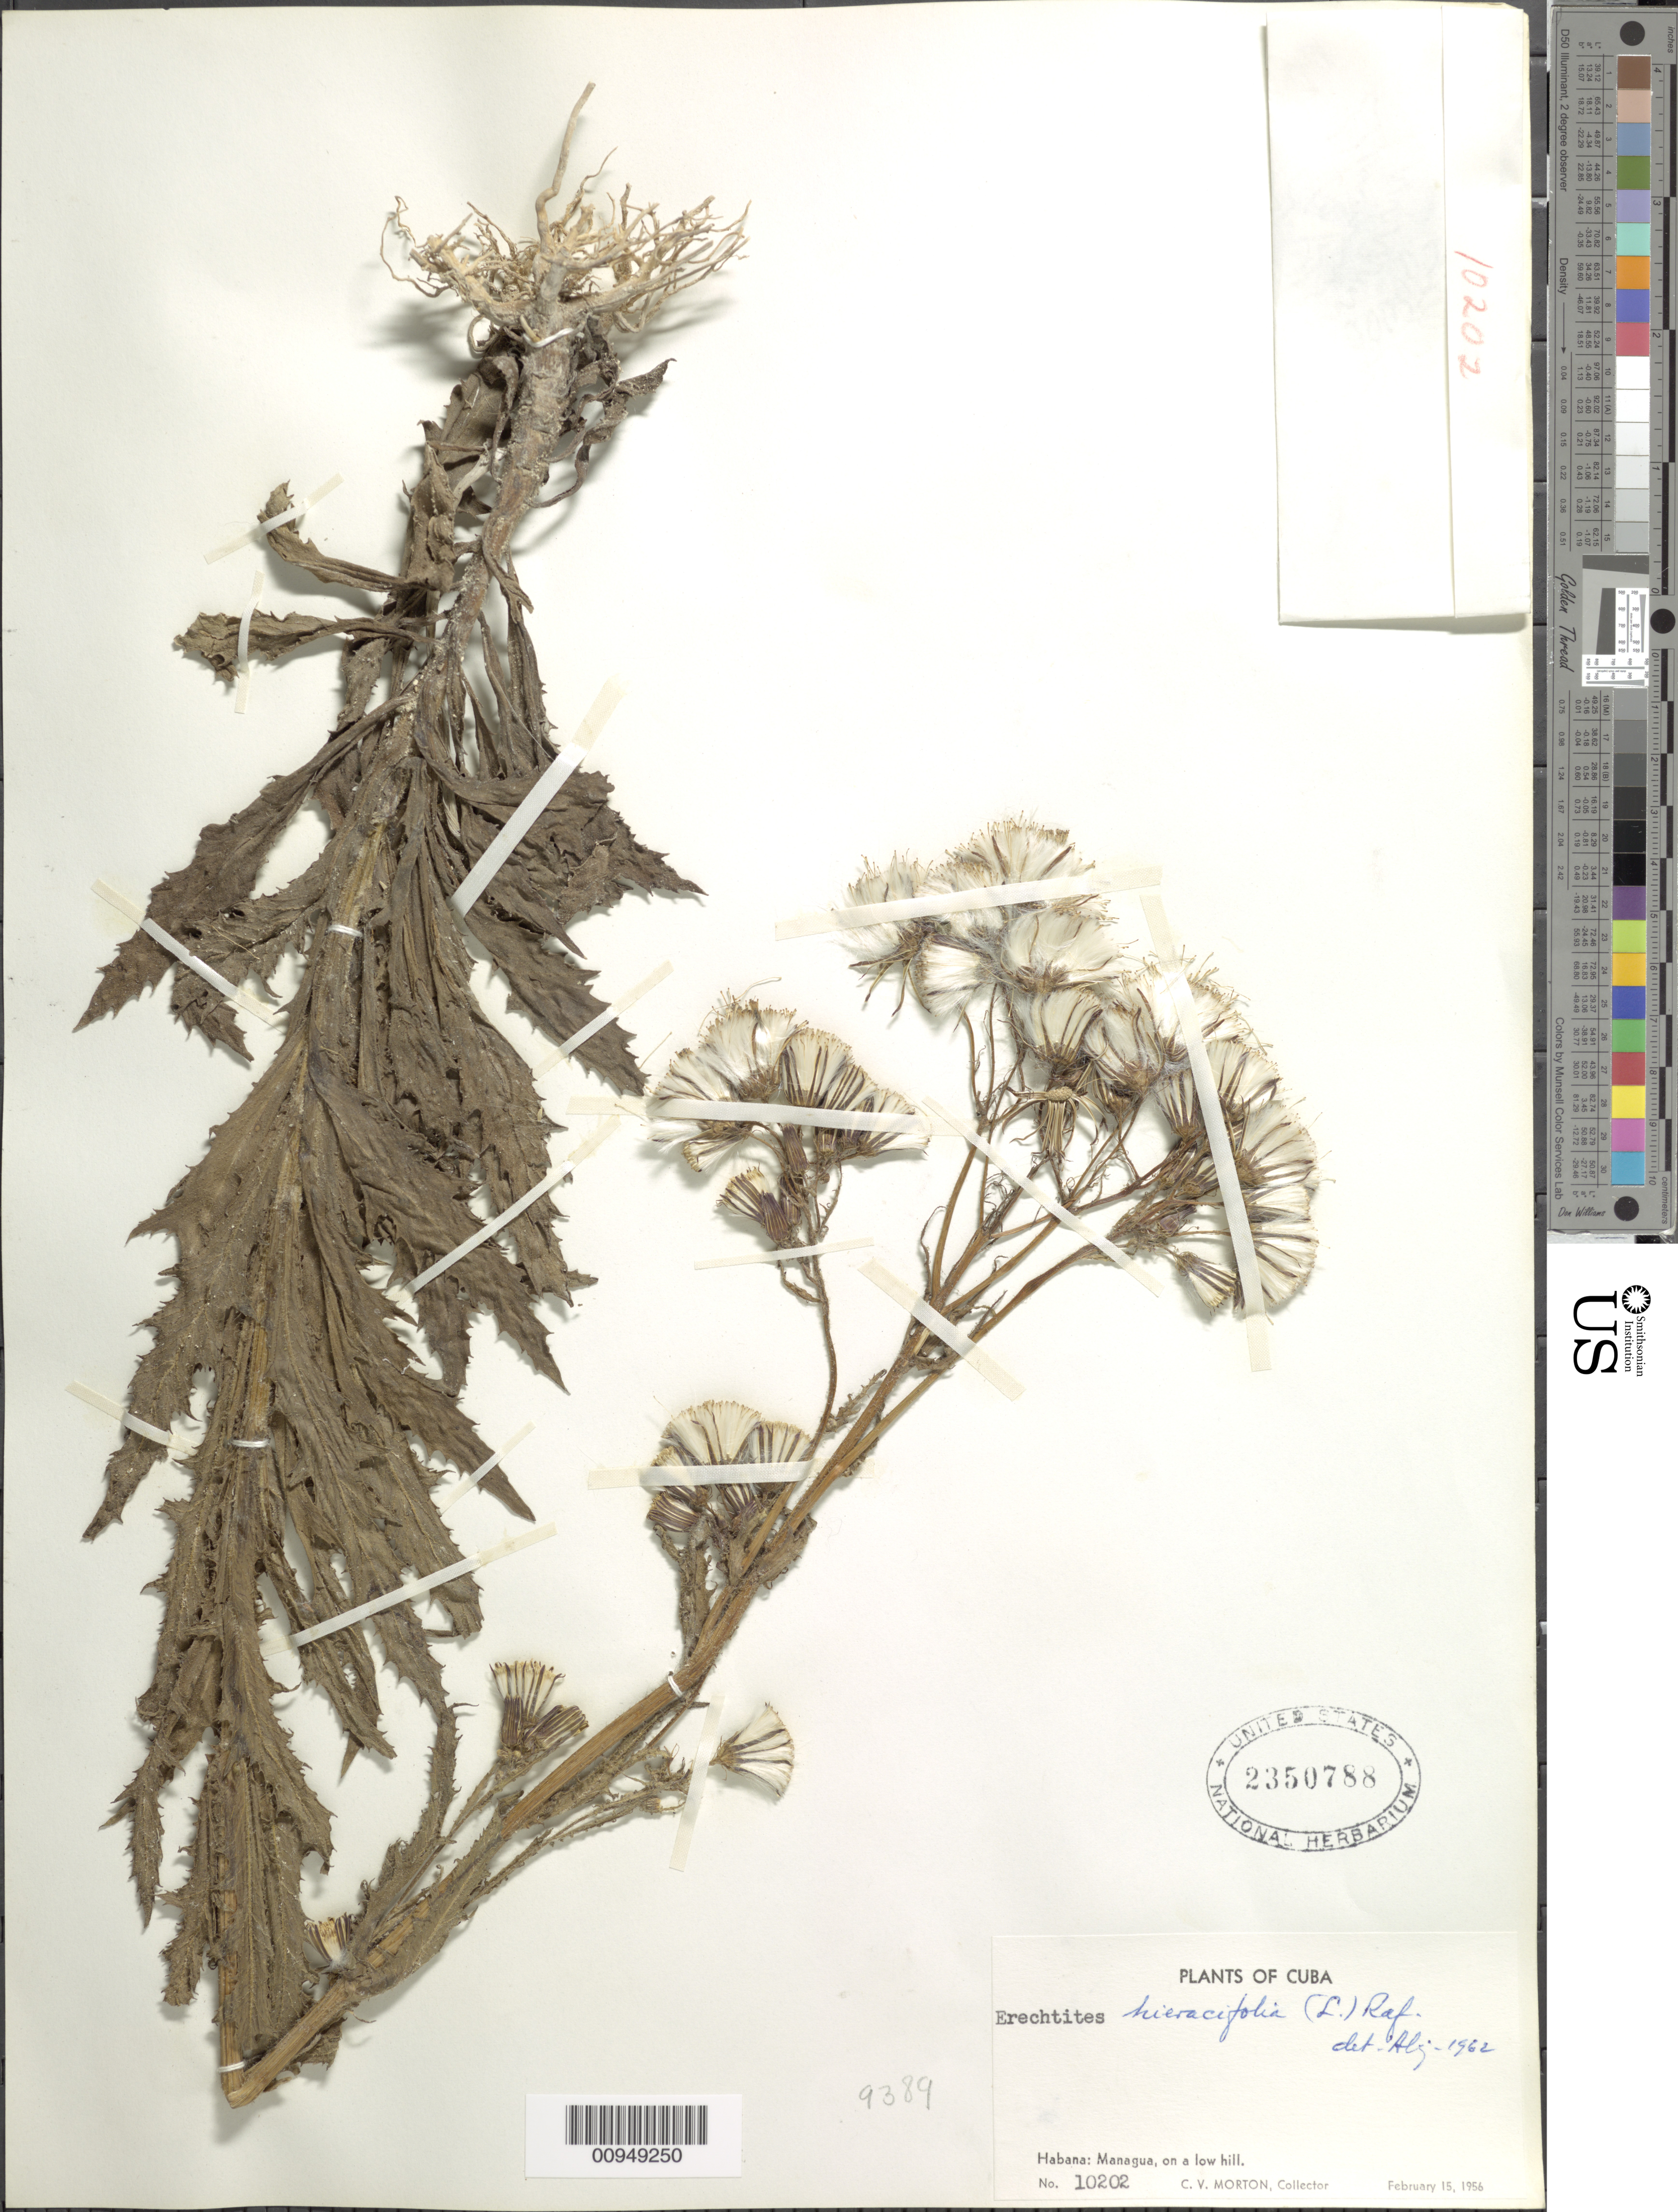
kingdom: Plantae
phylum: Tracheophyta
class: Magnoliopsida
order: Asterales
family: Asteraceae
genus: Erechtites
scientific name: Erechtites hieraciifolius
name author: (L.) Raf. ex DC.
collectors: C. V. Morton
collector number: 10202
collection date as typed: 15 Feb 1956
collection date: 1956-02-15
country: Cuba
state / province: La Habana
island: Cuba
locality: Managua, hill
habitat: On a low hill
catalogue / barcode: US 2350788